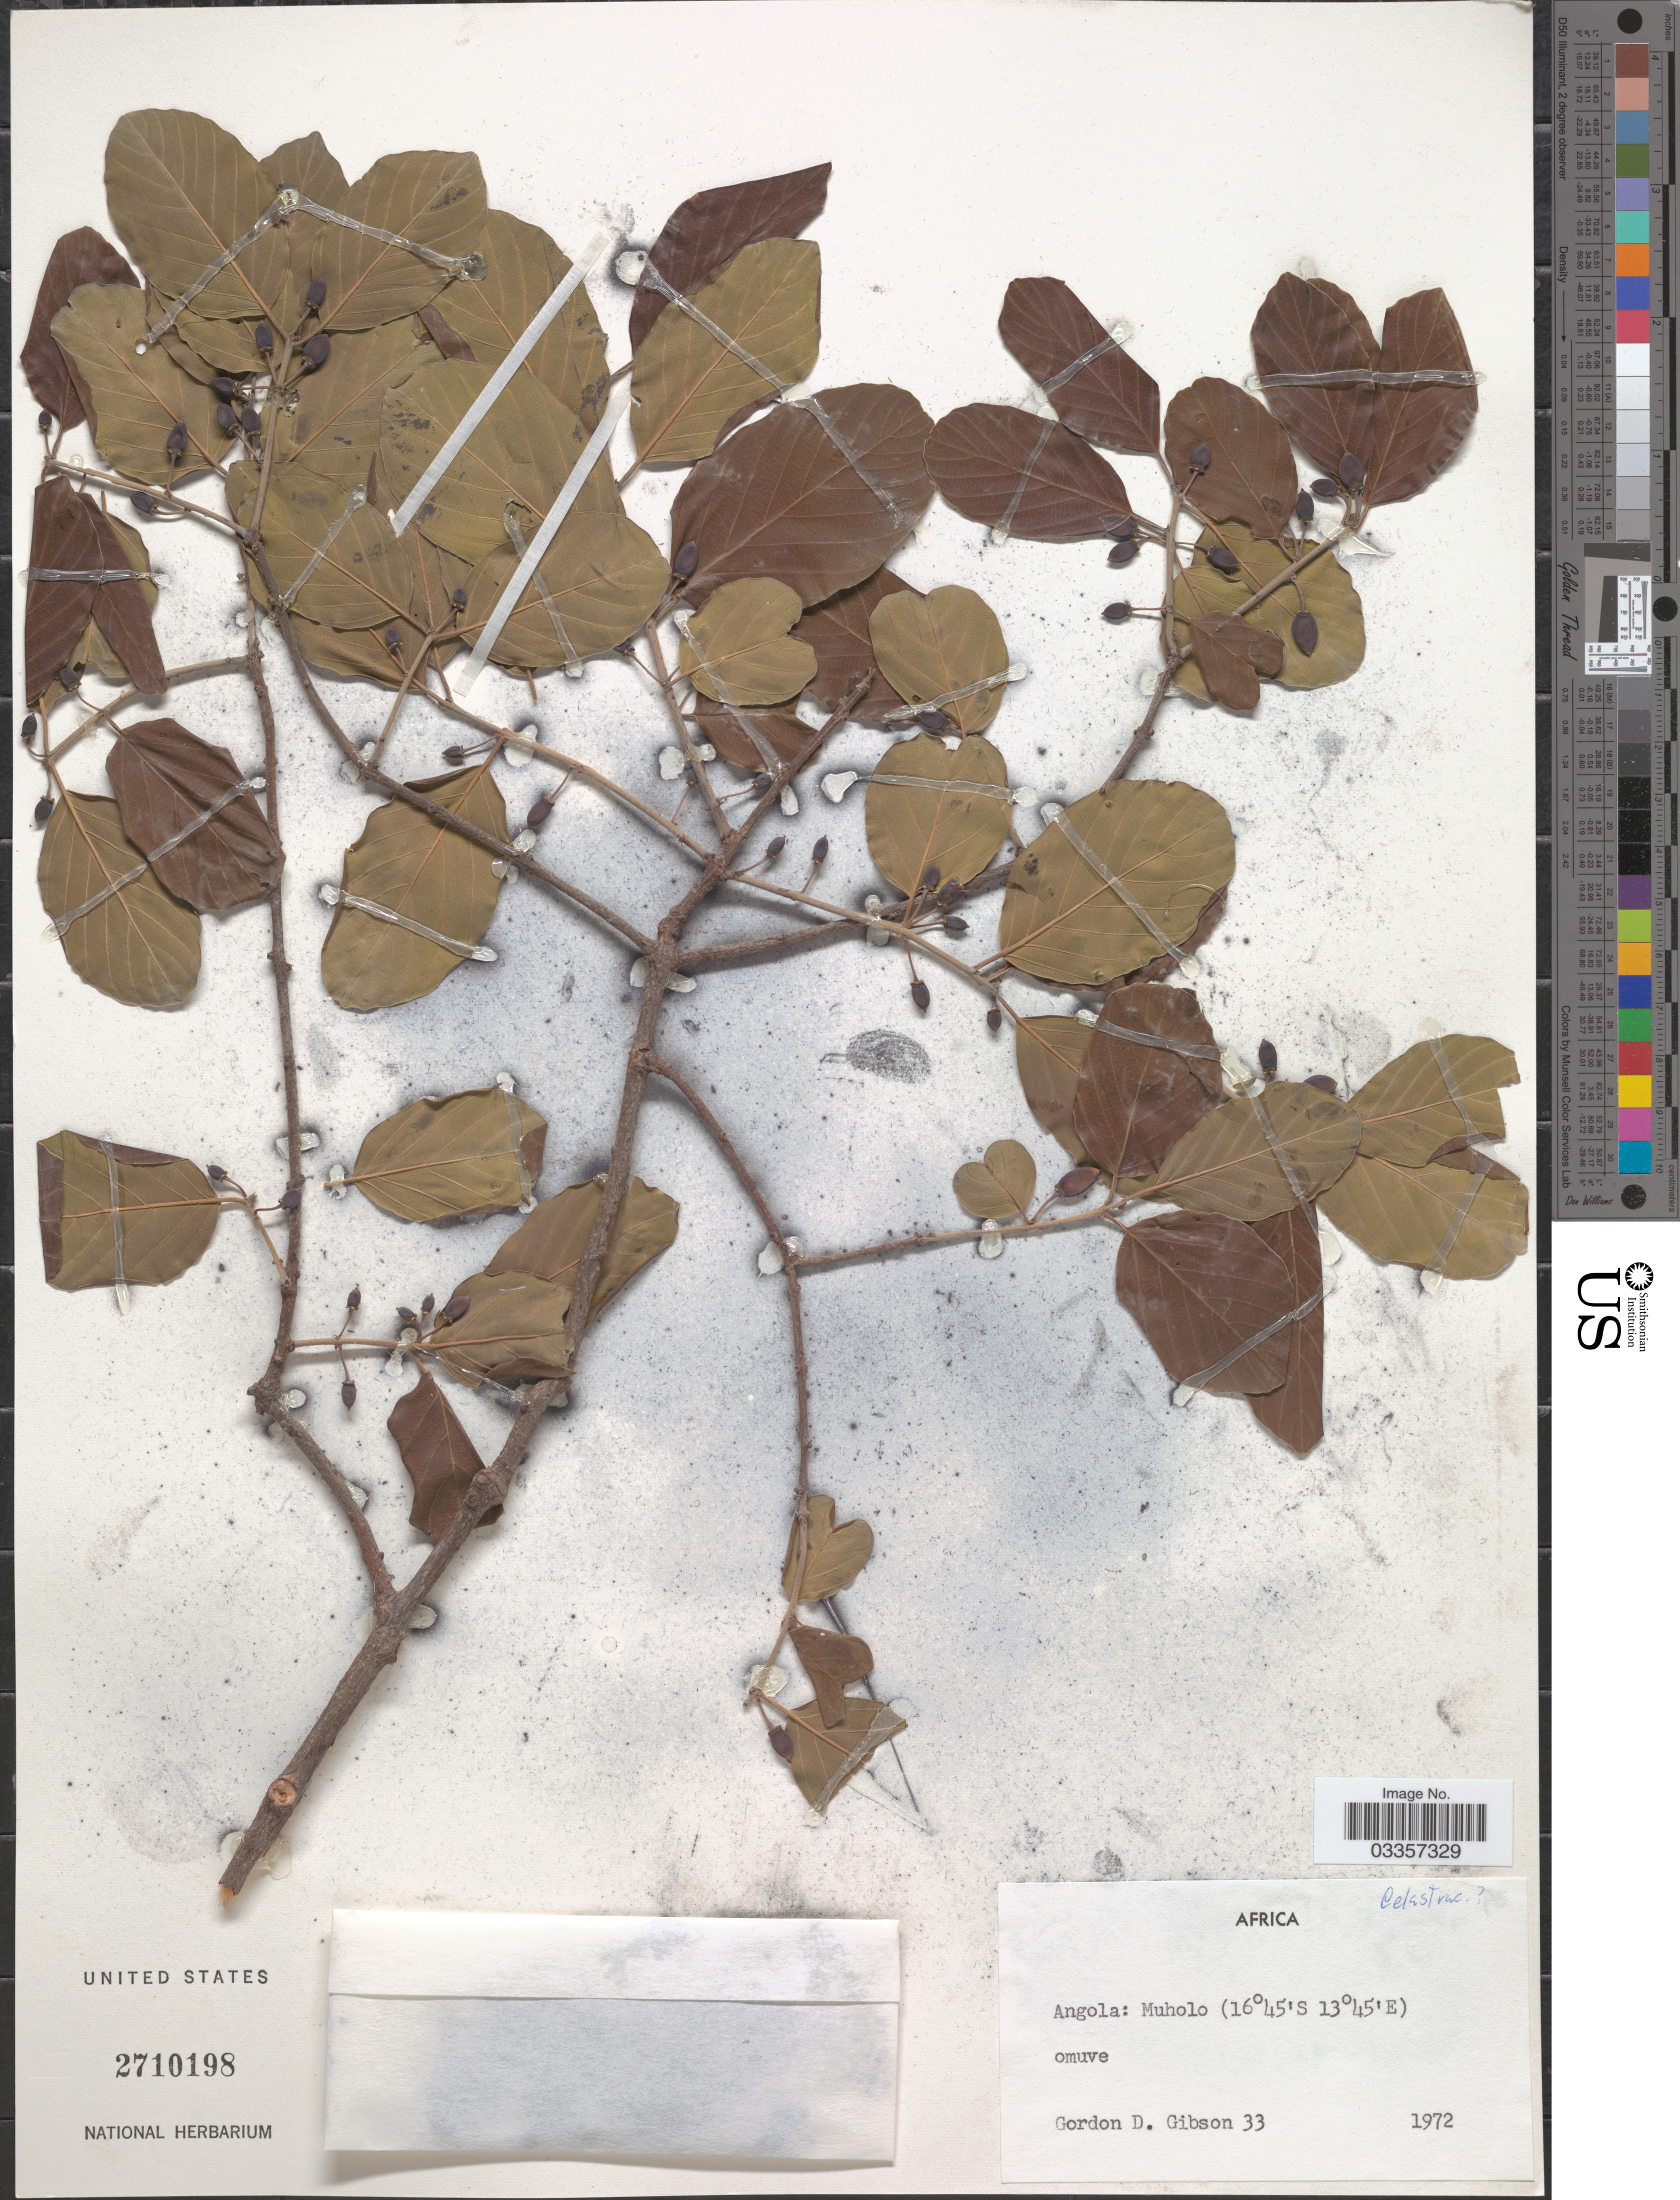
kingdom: Plantae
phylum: Tracheophyta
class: Magnoliopsida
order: Celastrales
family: Celastraceae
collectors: G. D. Gibson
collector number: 33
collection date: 1972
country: Angola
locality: Muholo. Omuve [unsure placement].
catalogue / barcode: US 2710198